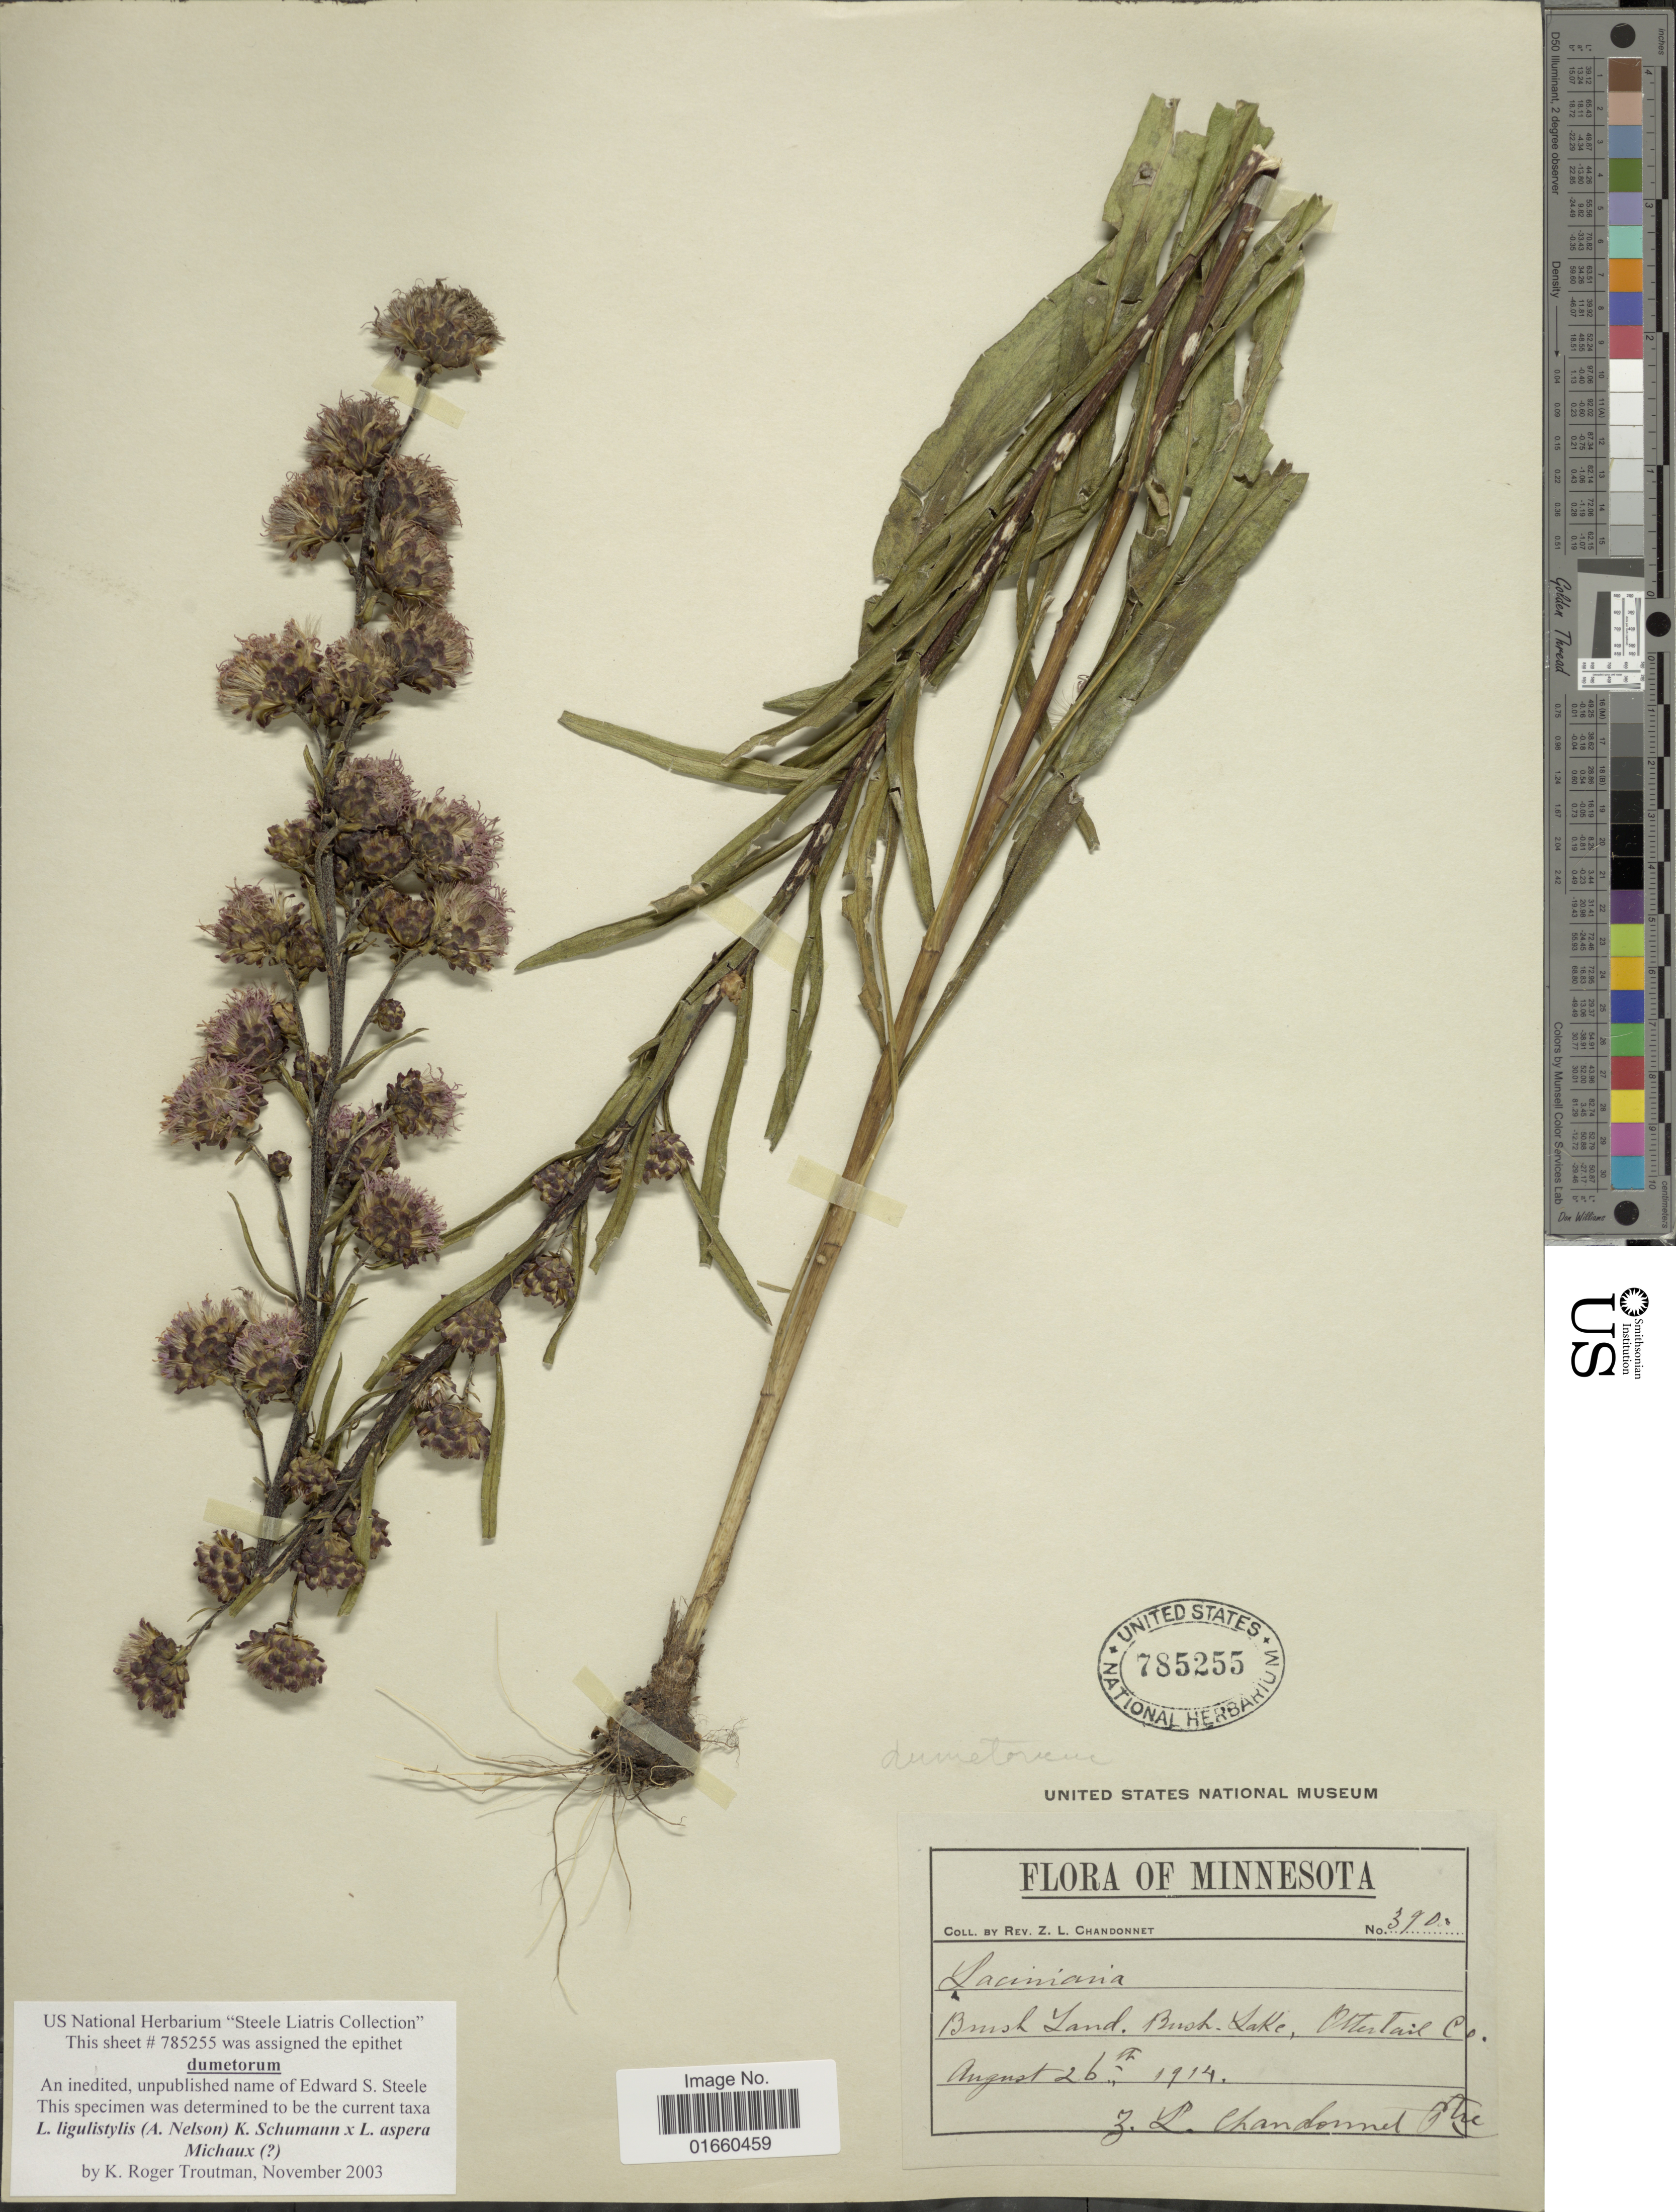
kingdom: Plantae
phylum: Tracheophyta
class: Magnoliopsida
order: Asterales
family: Asteraceae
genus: Liatris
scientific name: Liatris aspera x L. ligulistylus (A. Nelson) K. Schum.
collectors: Z. Chandonnet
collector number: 390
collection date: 1914-08-26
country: United States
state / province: Minnesota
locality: Bush Island, Bush Lake, Ottertail Co.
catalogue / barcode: US 785255